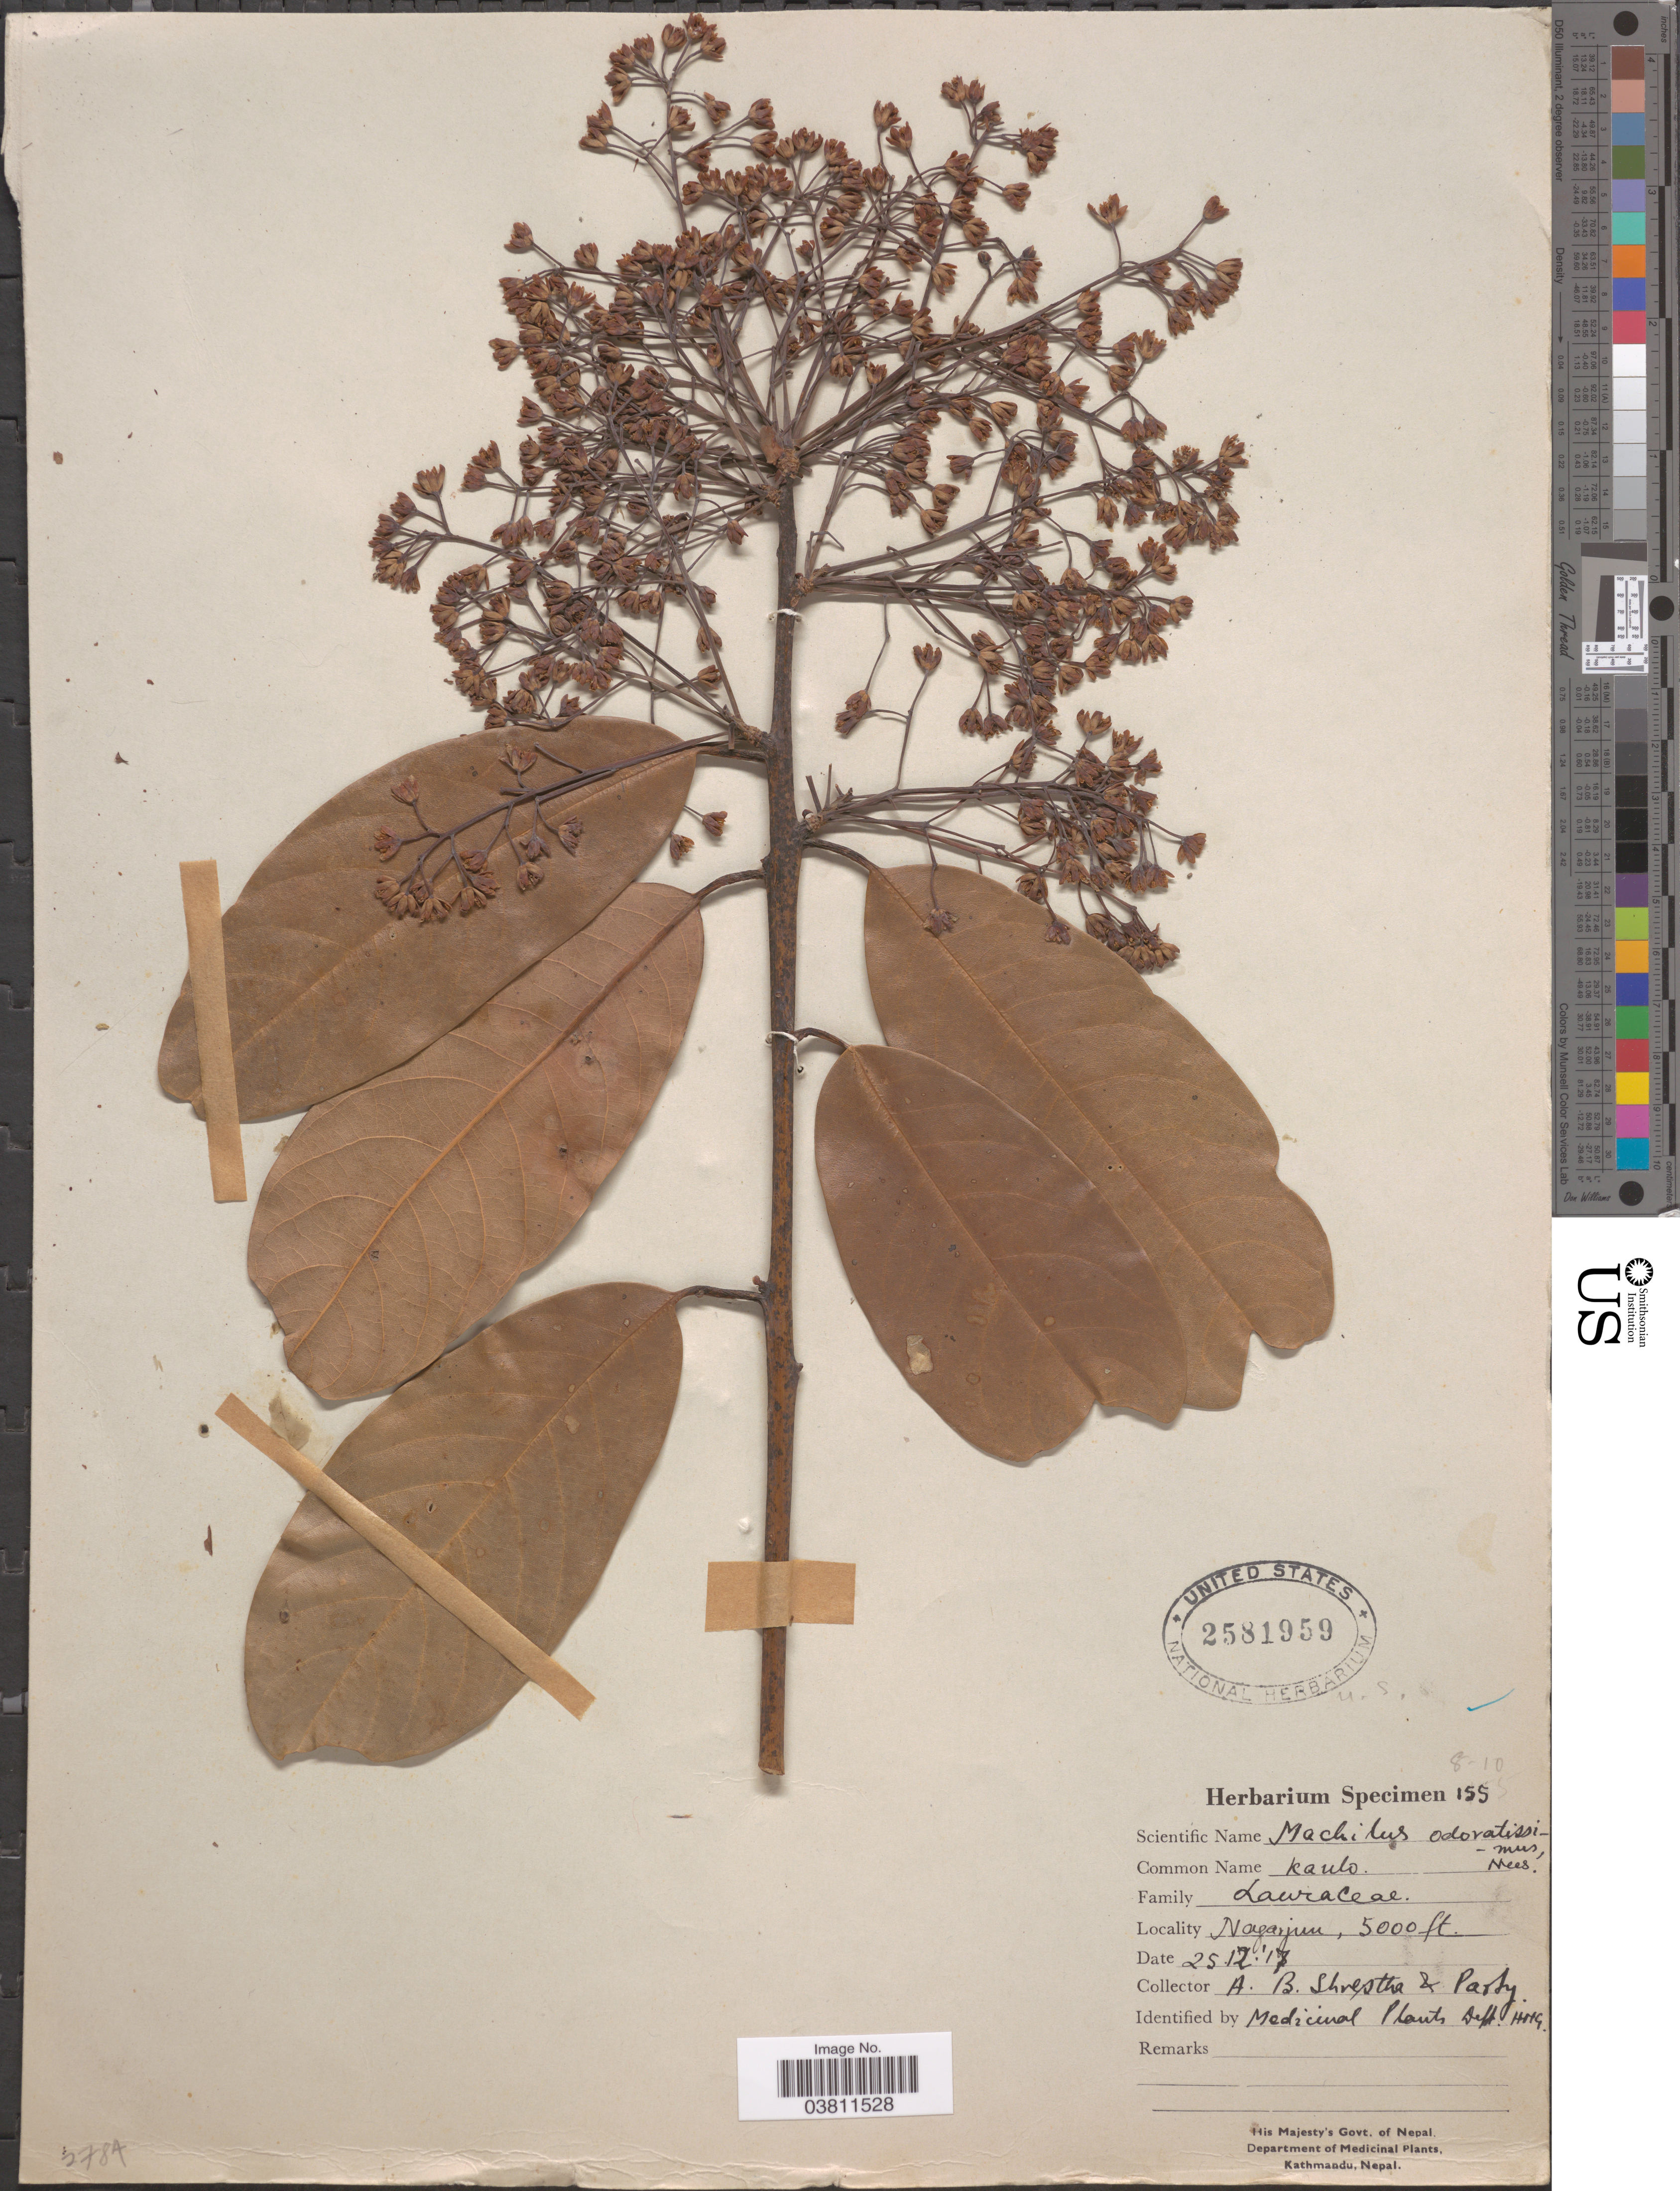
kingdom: Plantae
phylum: Tracheophyta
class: Magnoliopsida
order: Laurales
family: Lauraceae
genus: Persea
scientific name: Persea odoratissima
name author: (Nees) Kosterm.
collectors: A. Shrestha & -. Pasty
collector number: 155?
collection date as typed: Transcribed d/m/y: 25/12/17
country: Nepal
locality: Nagarjun.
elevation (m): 1524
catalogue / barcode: US 2581959